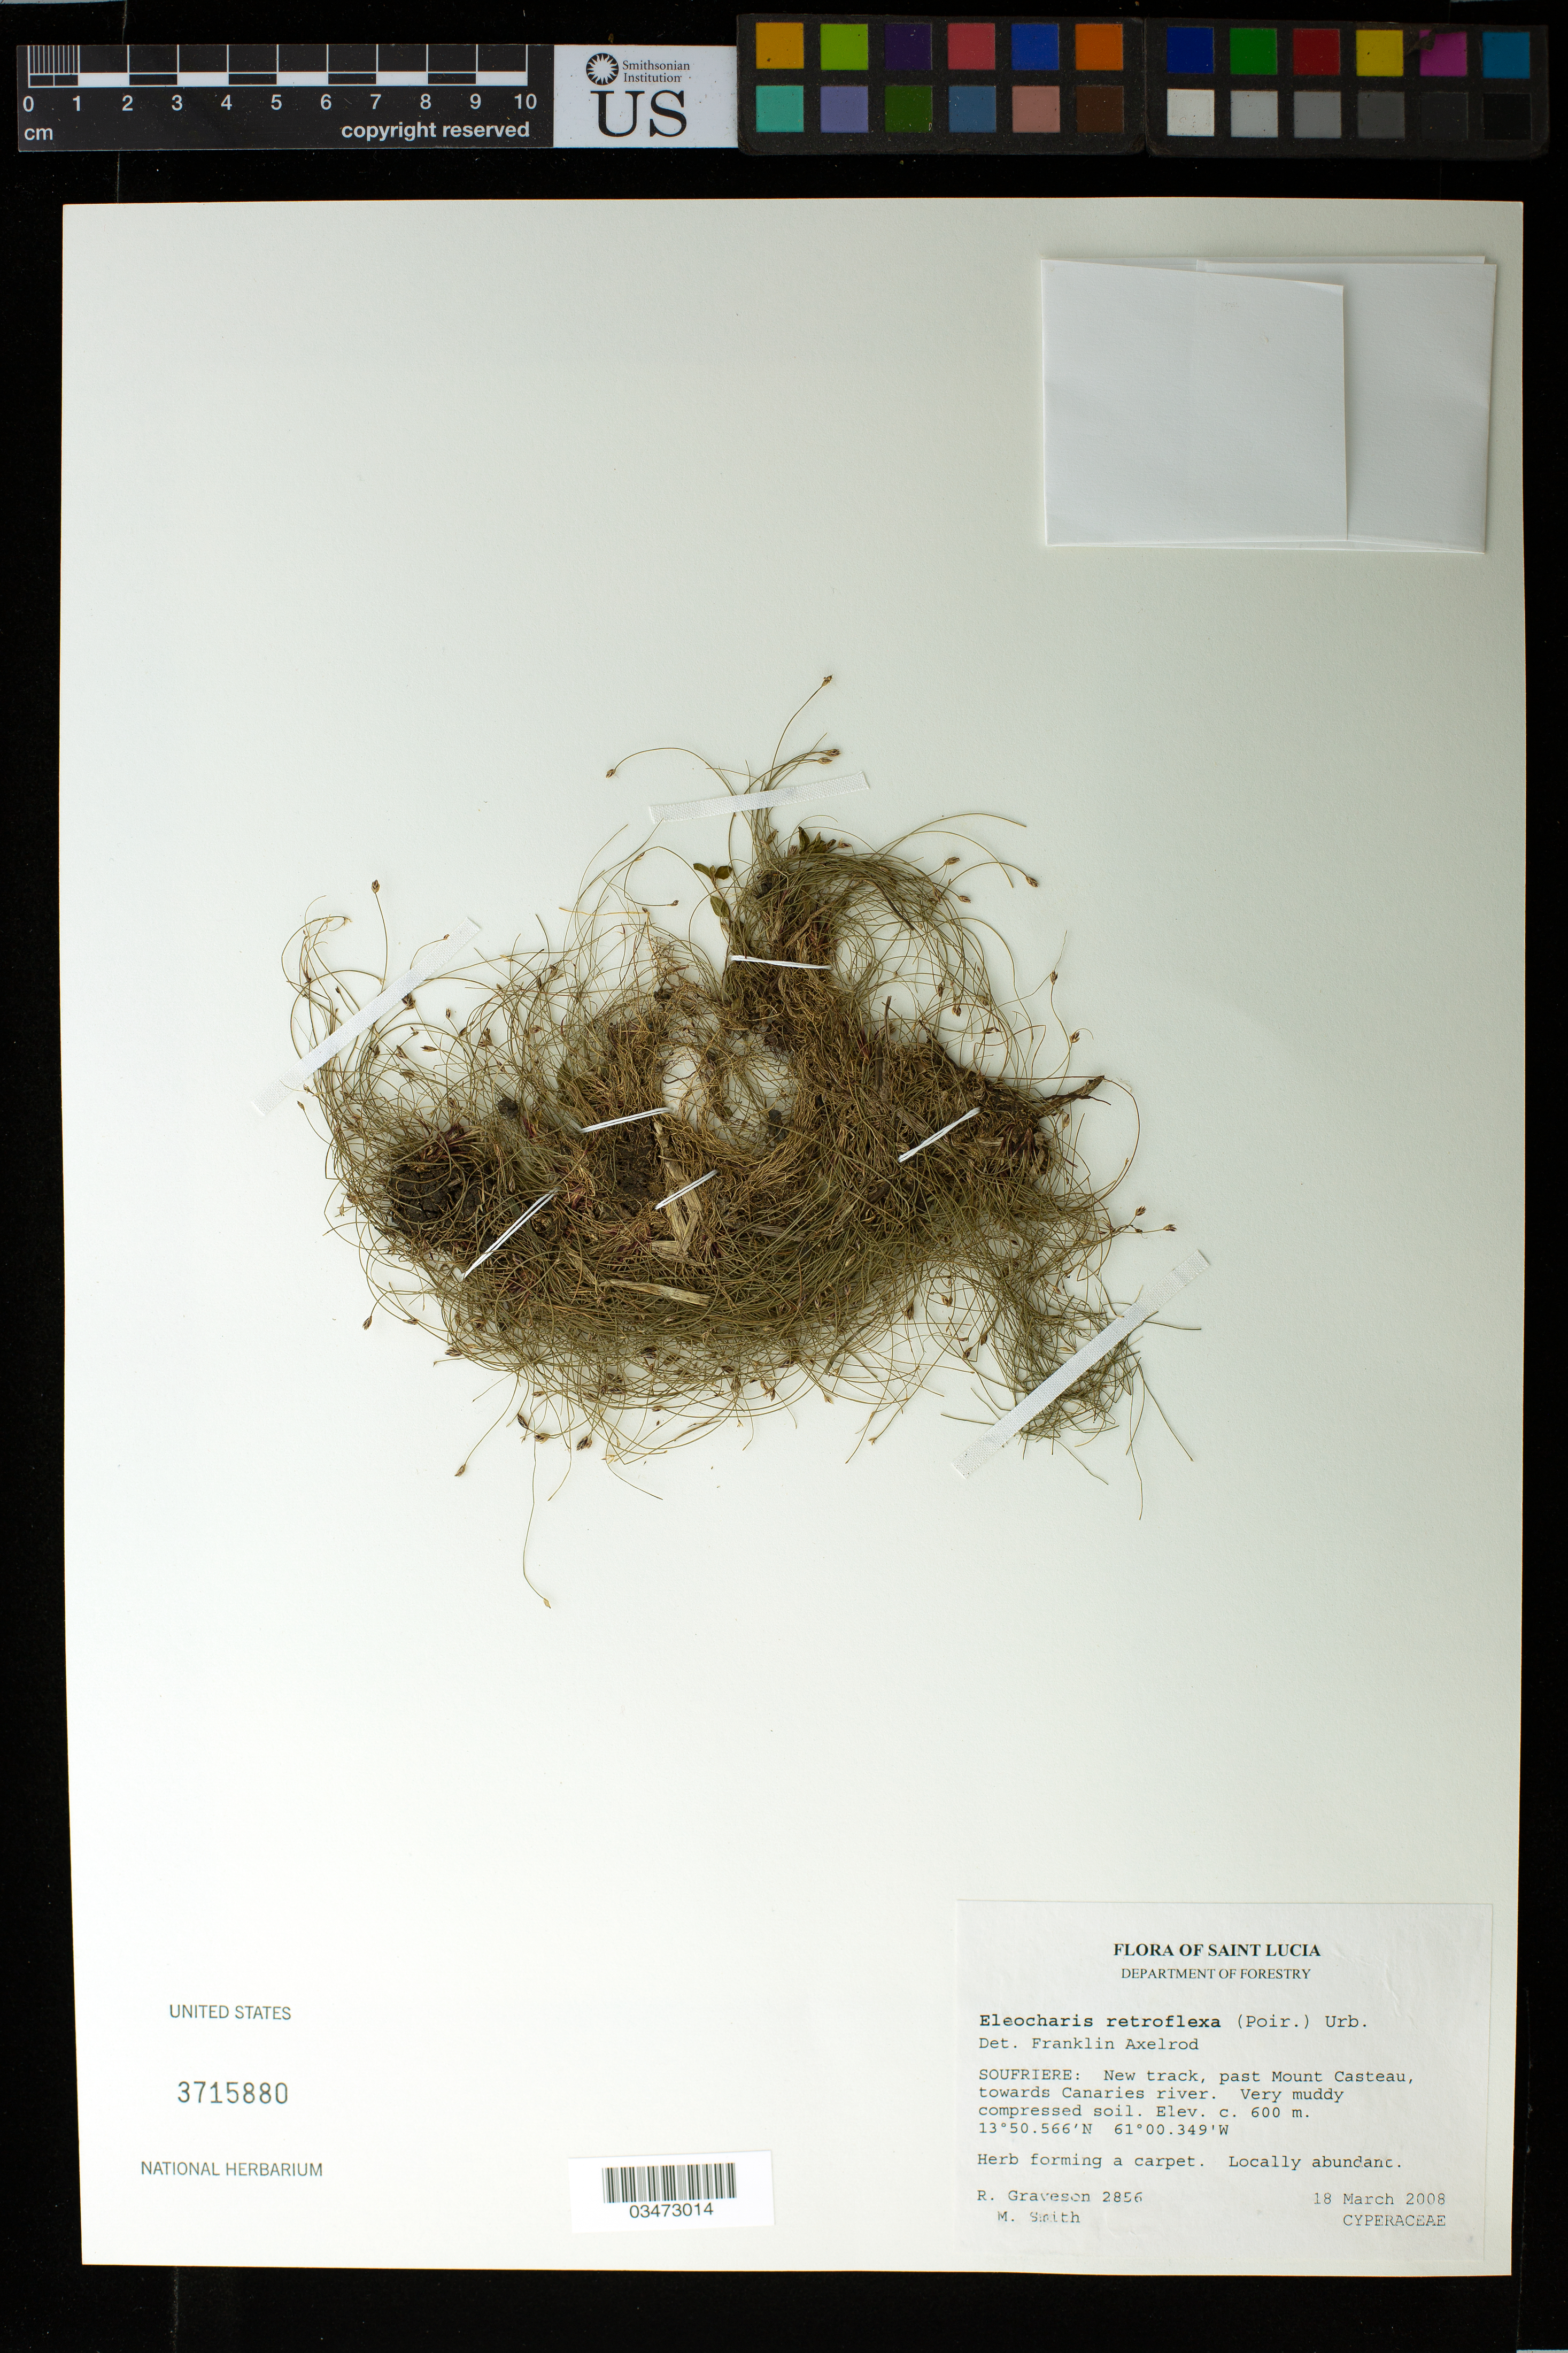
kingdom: Plantae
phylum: Tracheophyta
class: Liliopsida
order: Poales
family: Cyperaceae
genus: Eleocharis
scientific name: Eleocharis retroflexa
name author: (Poir.) Urb.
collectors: R. Graveson, M. Smith & V. Sealys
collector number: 2856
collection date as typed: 18 Mar 2008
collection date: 2008-03-18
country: St. Lucia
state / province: Soufriere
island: St. Lucia I.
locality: New track, past Mount Casteau, towards Canaries river. Very muddy compressed soil.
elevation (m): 600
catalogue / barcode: US 3715880